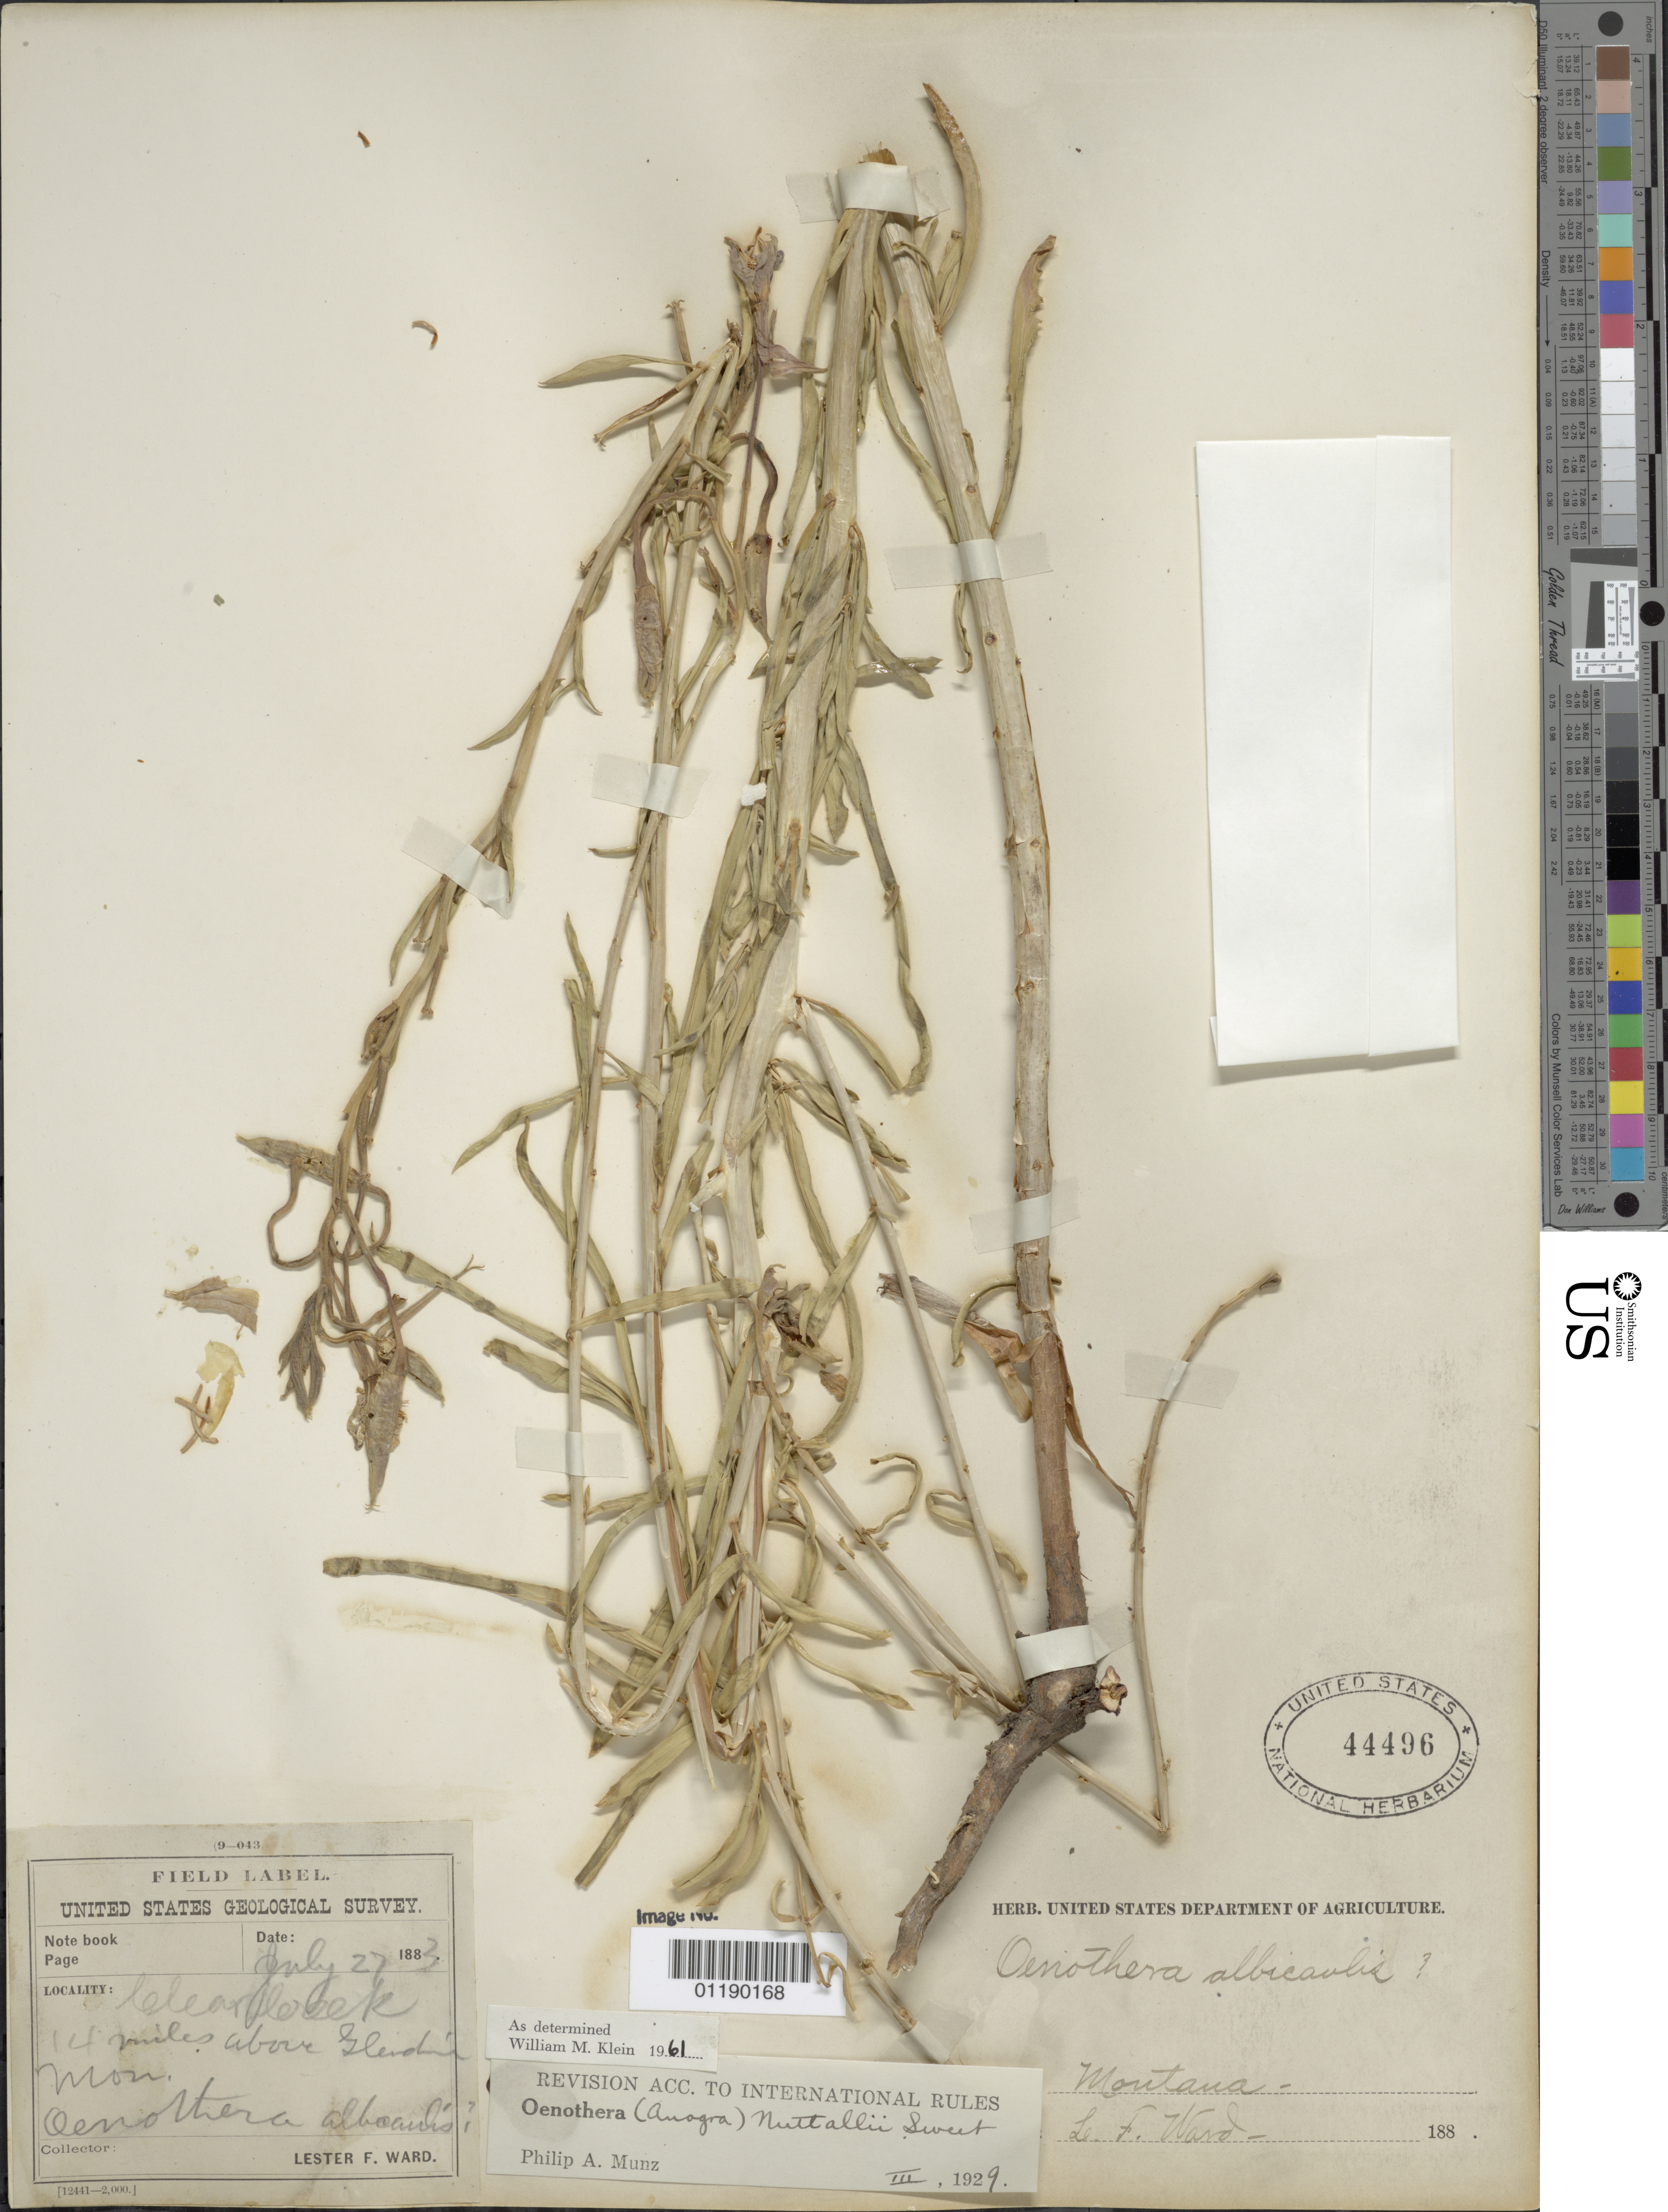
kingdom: Plantae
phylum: Tracheophyta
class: Magnoliopsida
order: Myrtales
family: Onagraceae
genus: Oenothera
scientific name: Oenothera nuttallii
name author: Sweet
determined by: Munz, Philip A.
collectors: L. F. Ward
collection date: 1883-07-27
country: United States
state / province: Montana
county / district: Dawson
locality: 14 miles above Glendive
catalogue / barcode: US 44496